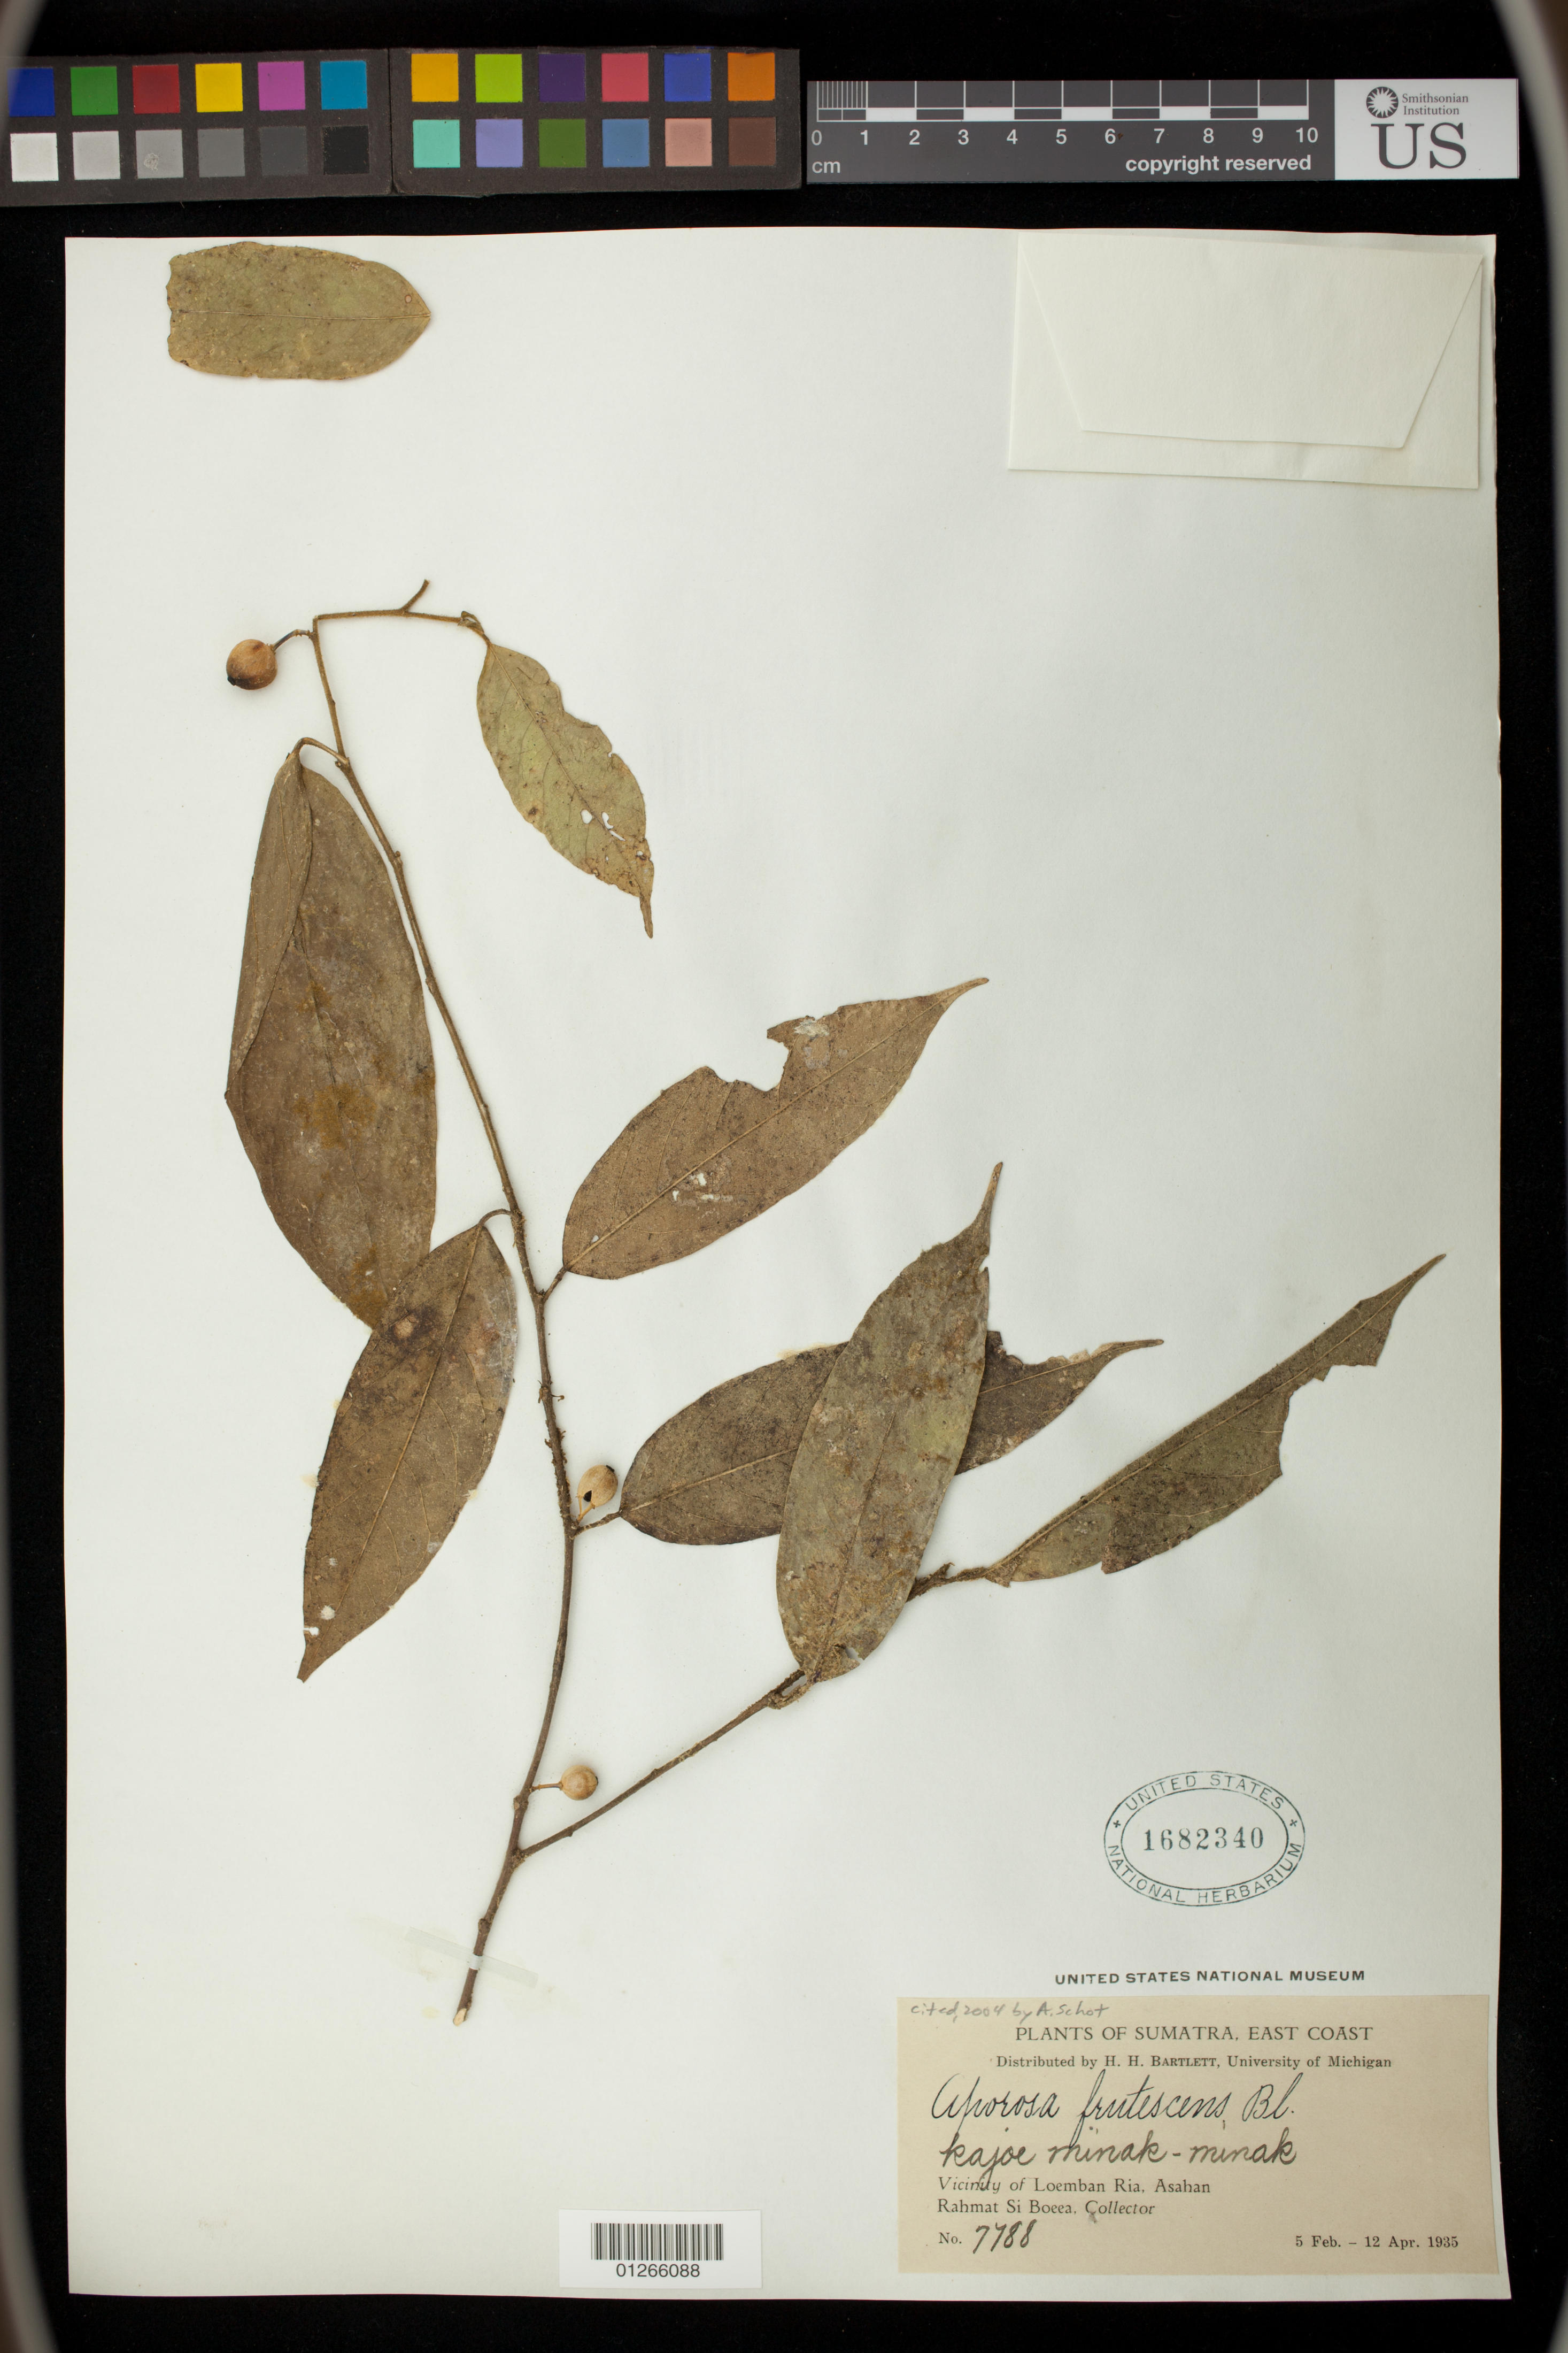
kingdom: Plantae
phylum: Tracheophyta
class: Magnoliopsida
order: Malpighiales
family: Phyllanthaceae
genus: Aporosa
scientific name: Aporosa frutescens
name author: Blume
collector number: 7788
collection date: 1935-02-05/1935-04-12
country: Indonesia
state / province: Sumatra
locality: East Coast.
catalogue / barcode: US 1682340